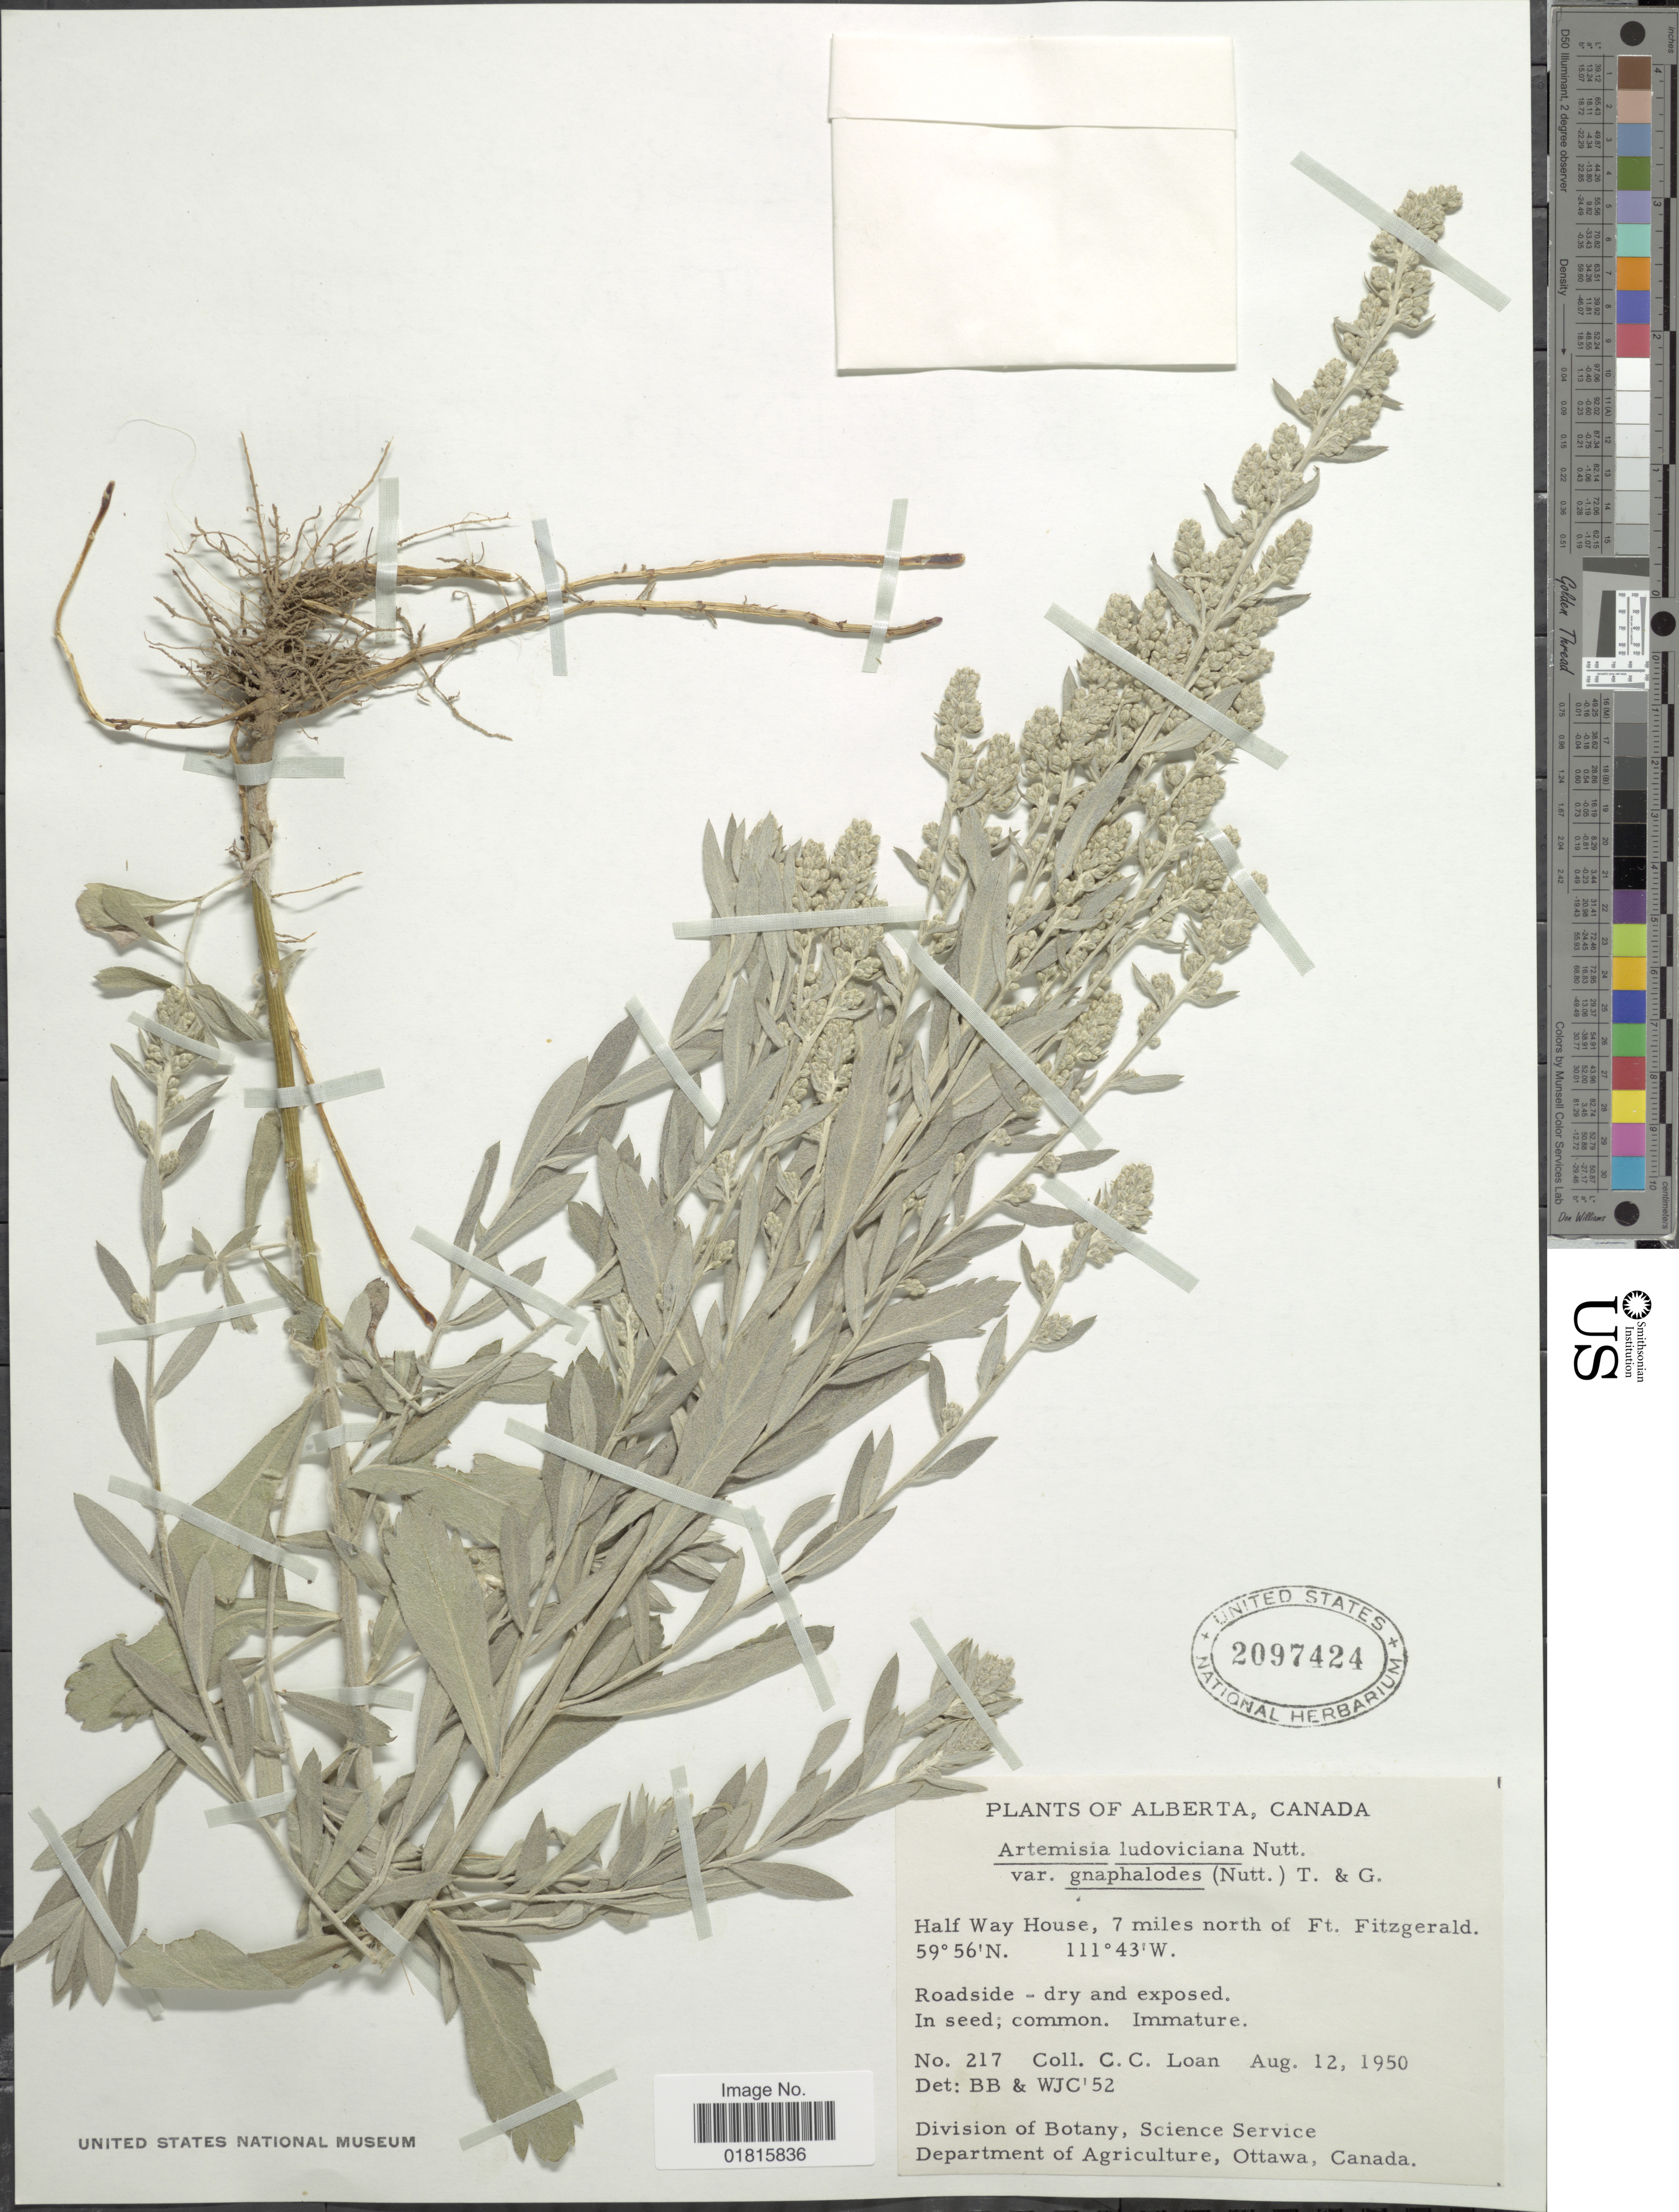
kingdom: Plantae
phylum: Tracheophyta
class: Magnoliopsida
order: Asterales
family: Asteraceae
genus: Artemisia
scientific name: Artemisia gnaphaloides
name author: Nutt.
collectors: C. Loan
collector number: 217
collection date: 1950-08-12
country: Canada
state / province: Alberta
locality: Half Way House, 7 miles north of Ft. Fitzgerald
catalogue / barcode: US 2097424